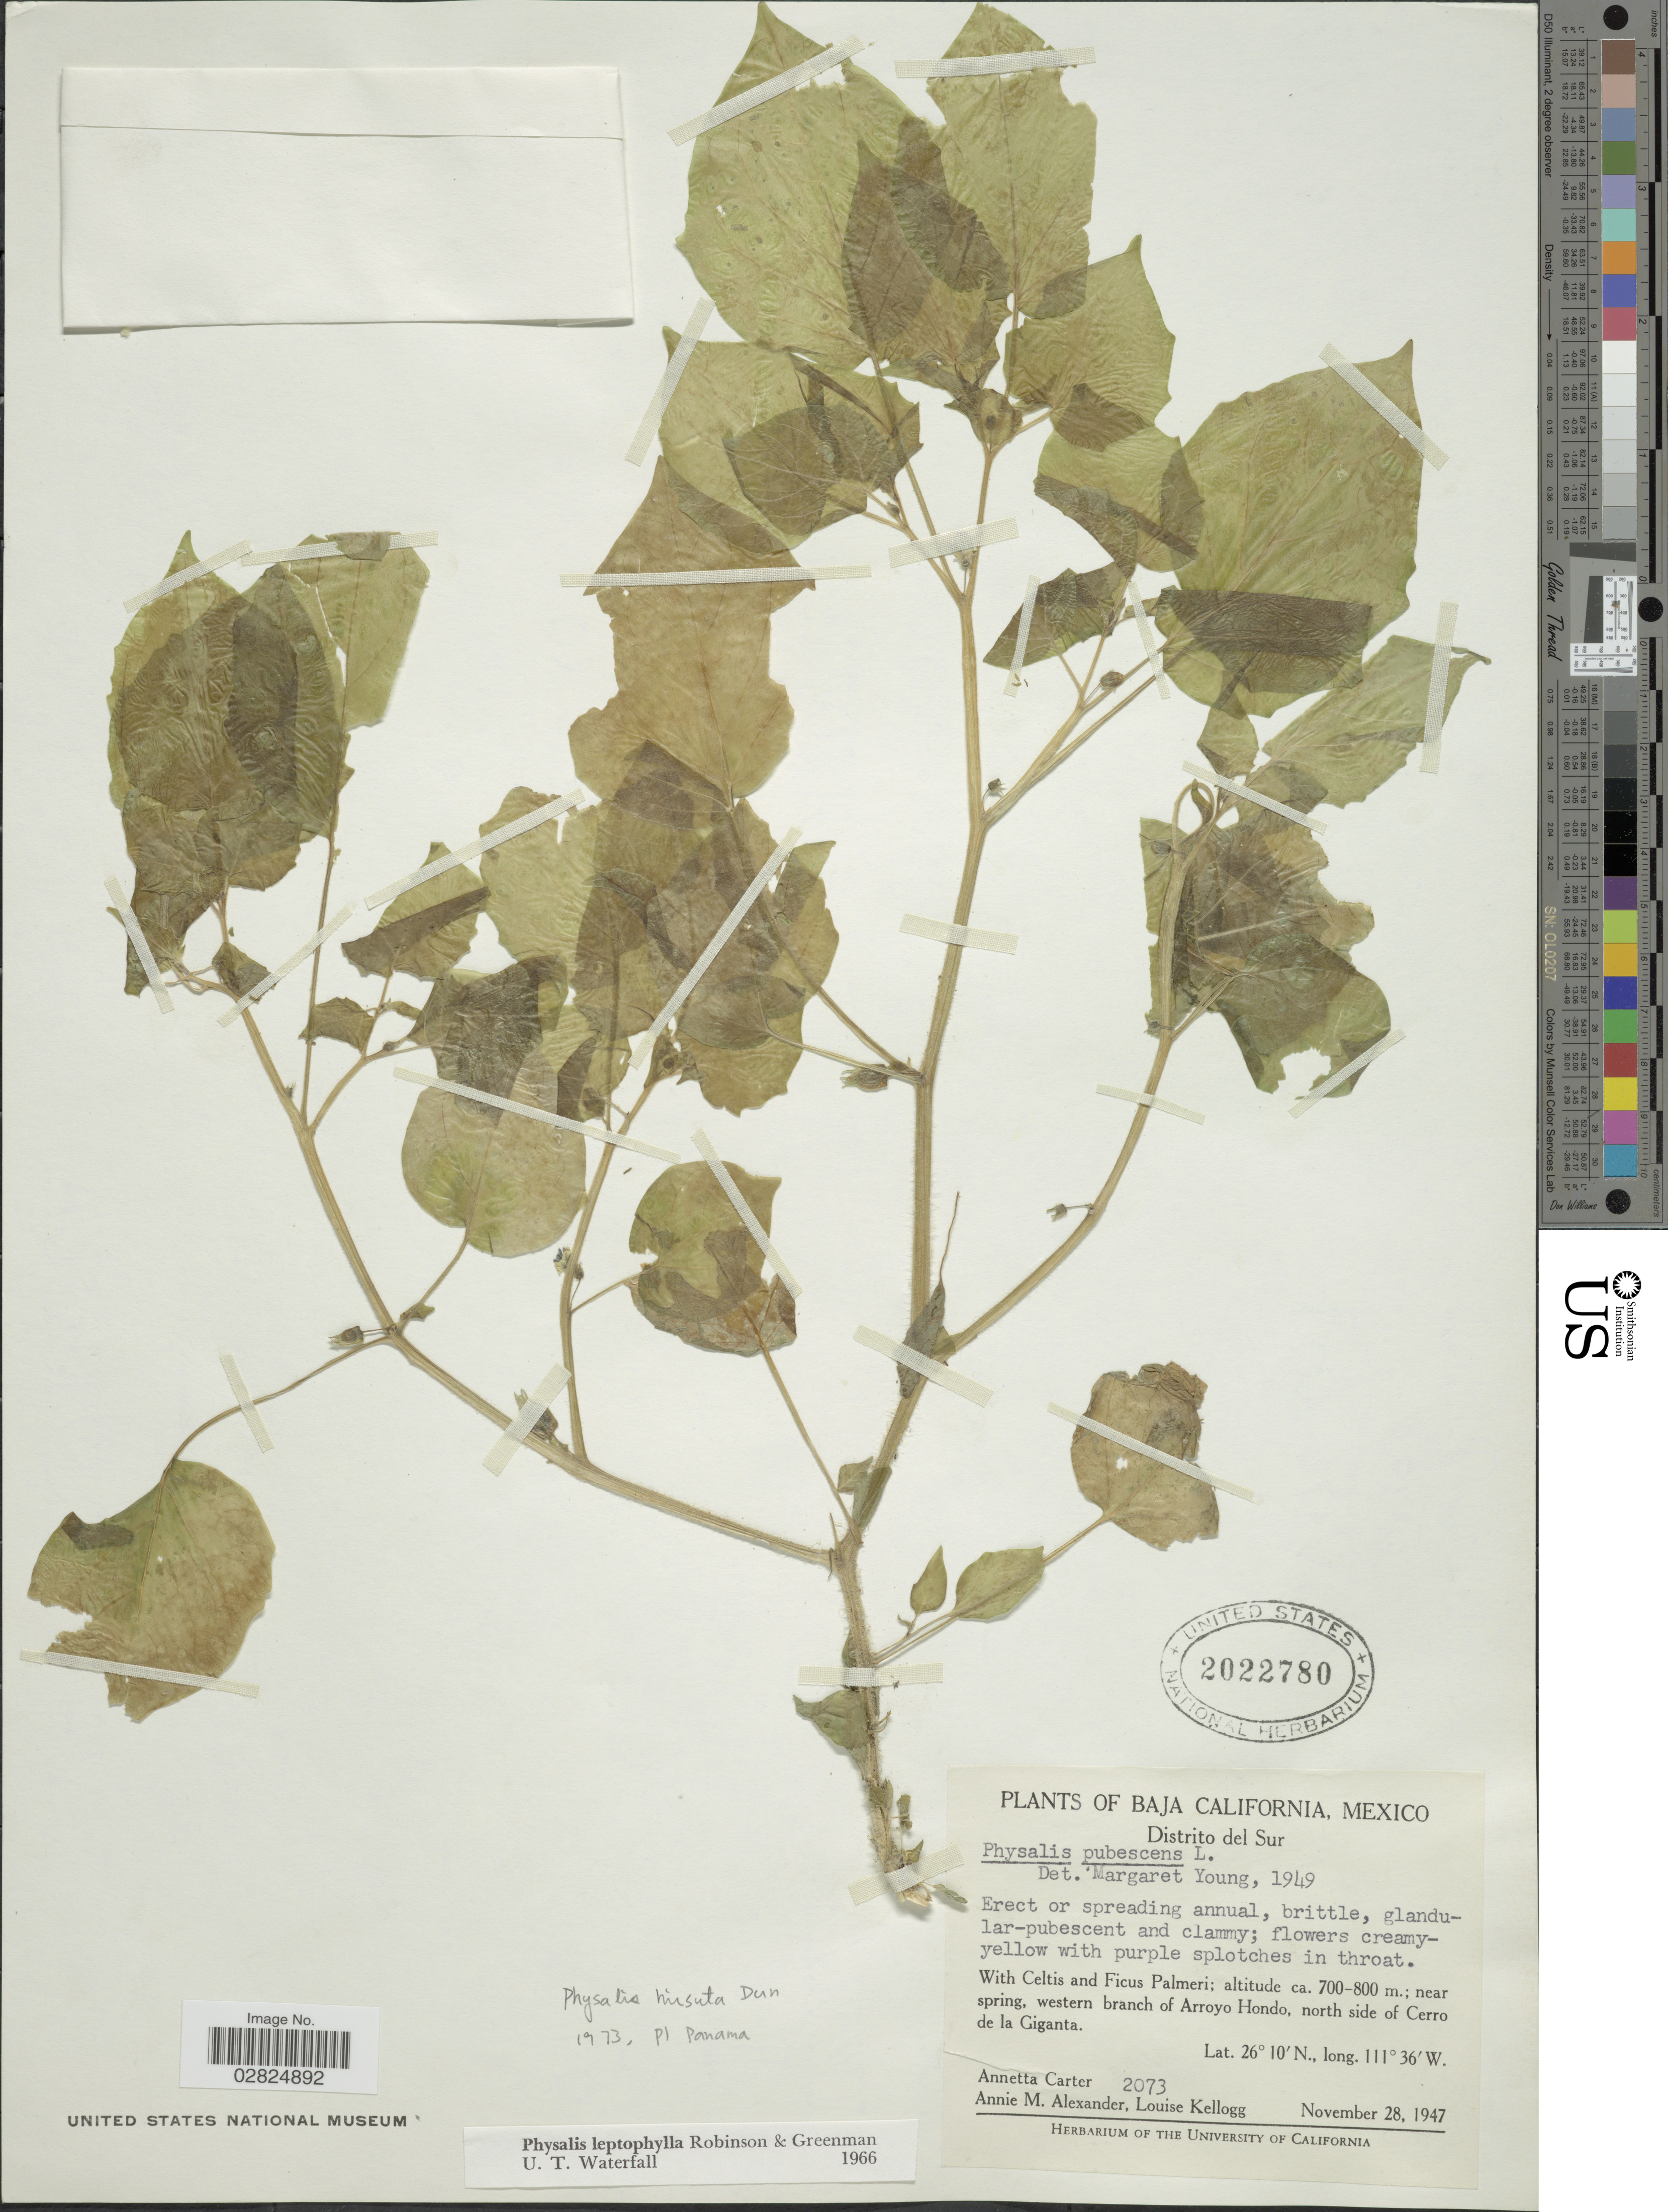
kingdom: Plantae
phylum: Tracheophyta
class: Magnoliopsida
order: Solanales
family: Solanaceae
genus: Physalis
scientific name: Physalis hirsuta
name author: M. Martens & Galeotti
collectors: A. Carter, A. M. Alexander & L. Kellog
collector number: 2073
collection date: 1947-11-28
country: Mexico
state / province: Baja California Sur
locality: Distrito del Sur, near spring, western branch of Arroyo Hondo, north side of Cerro de la Giganta.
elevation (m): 700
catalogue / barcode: US 2022780